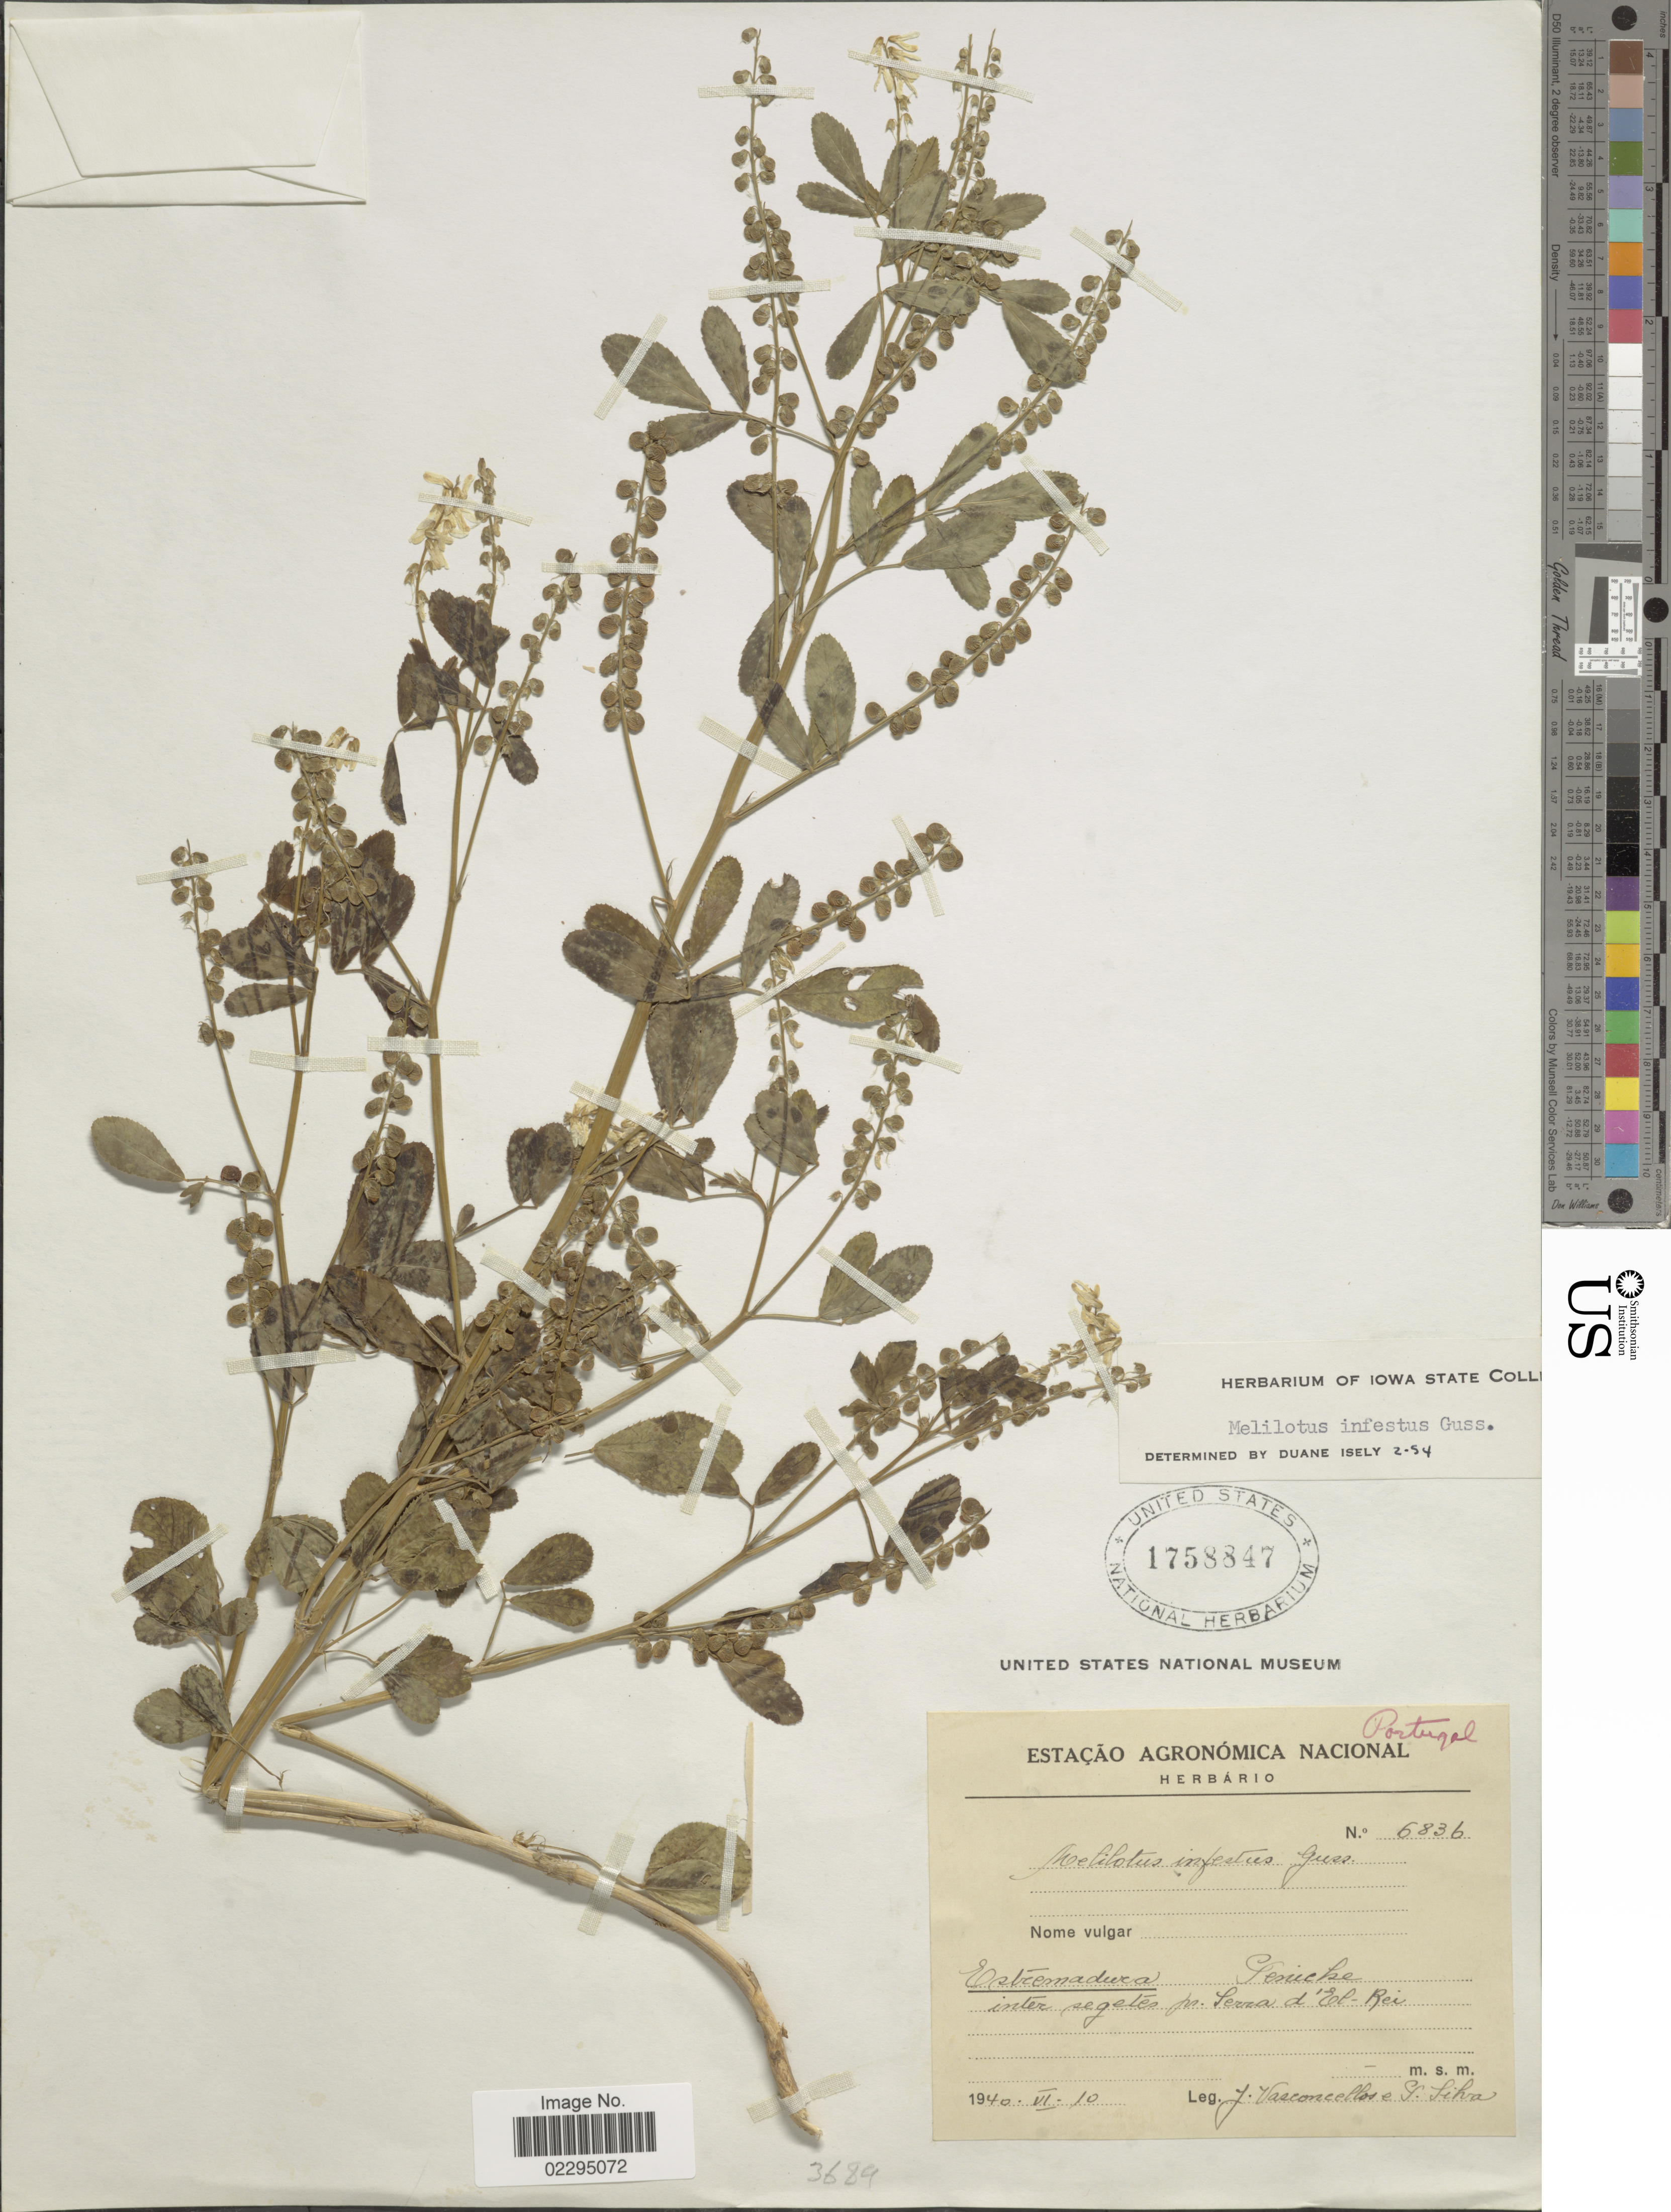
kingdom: Plantae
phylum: Tracheophyta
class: Magnoliopsida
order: Fabales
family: Fabaceae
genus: Melilotus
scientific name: Melilotus infestus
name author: Gussone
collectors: J. Vasconcelos & G. Silva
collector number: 6836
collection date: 1940-06-10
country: Portugal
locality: Estremadura Genuche [interpreted] inter segetes pr. Serra d'El -Rei.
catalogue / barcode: US 1758847